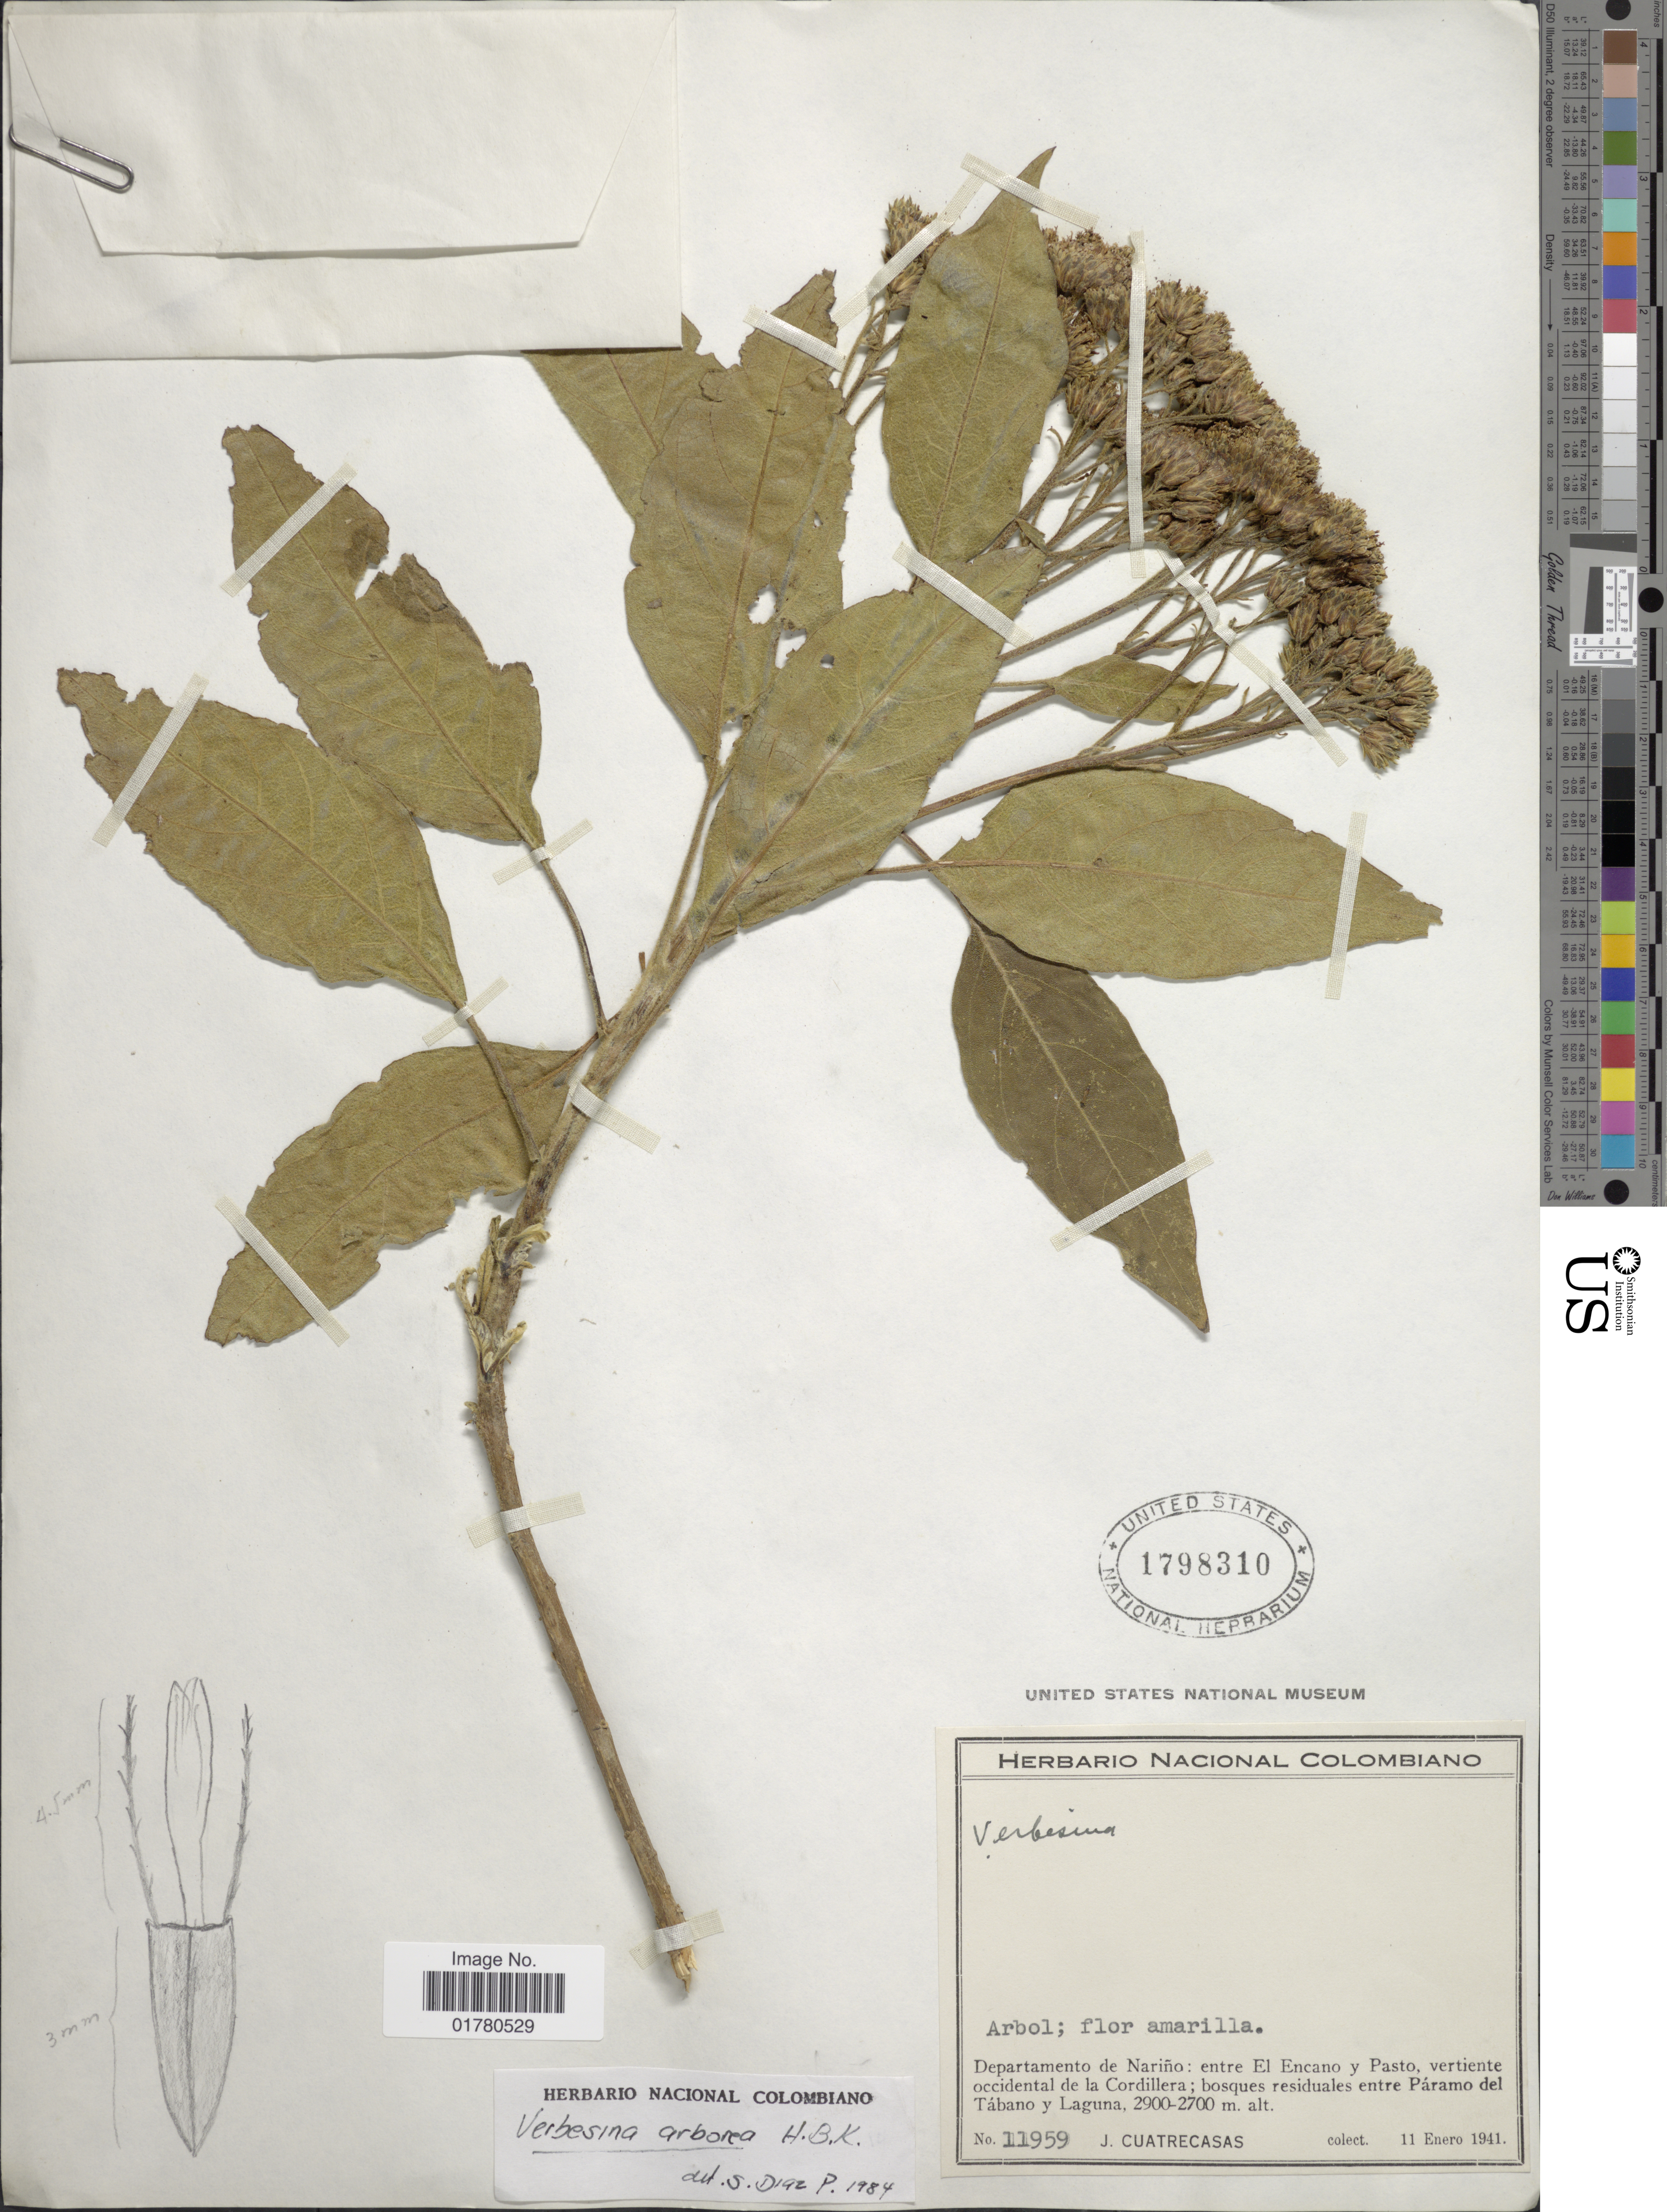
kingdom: Plantae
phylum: Tracheophyta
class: Magnoliopsida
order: Asterales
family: Asteraceae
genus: Verbesina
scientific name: Verbesina arborea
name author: Kunth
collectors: J. Cuatrecasas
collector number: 11959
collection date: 1941-01-11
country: Colombia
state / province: Nariño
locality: Departamento de Nariño: entre El Encano y Pasto, vertiente occidental de la Cordillera; bosques residuales entre Páramo del Tábano y Laguna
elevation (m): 2700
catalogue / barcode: US 1798310